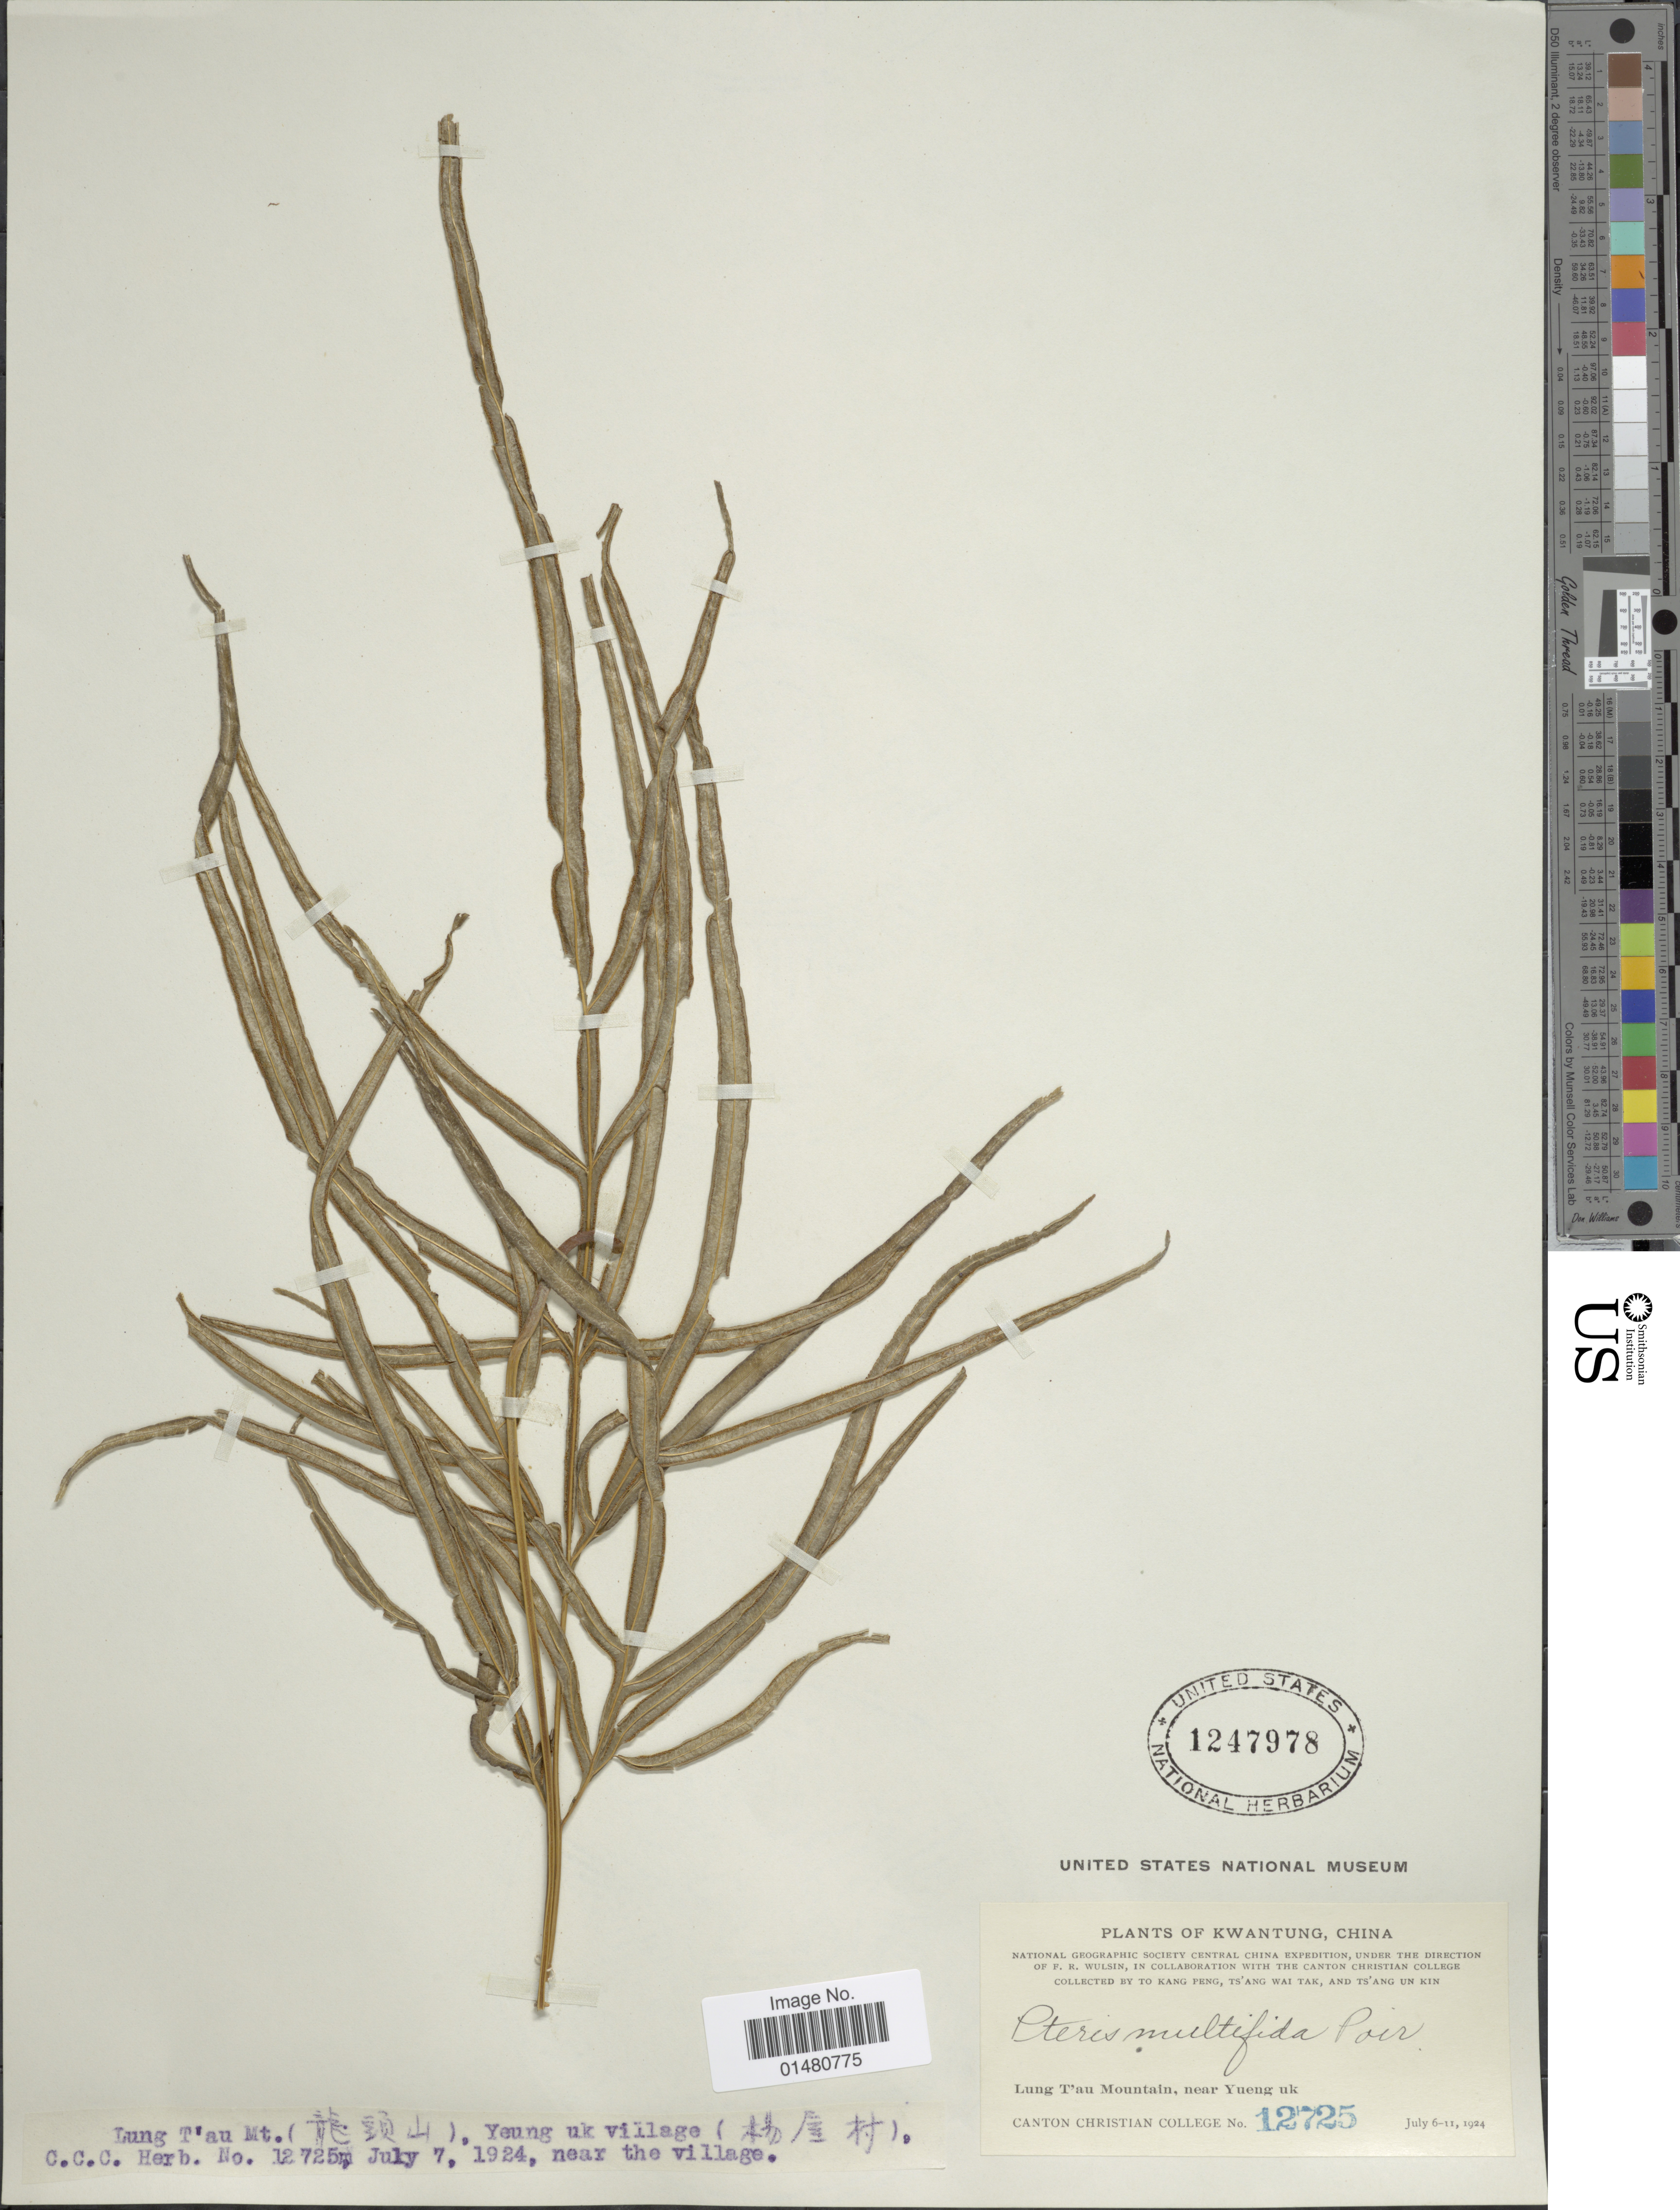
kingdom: Plantae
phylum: Tracheophyta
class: Polypodiopsida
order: Polypodiales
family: Pteridaceae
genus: Pteris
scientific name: Pteris multifida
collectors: Canton Christian College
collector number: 12725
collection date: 1924-07-06/1924-07-11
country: China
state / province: Guangdong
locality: Kwangtng, Lung T'au Mountain, near Yueng uk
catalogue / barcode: US 1247978